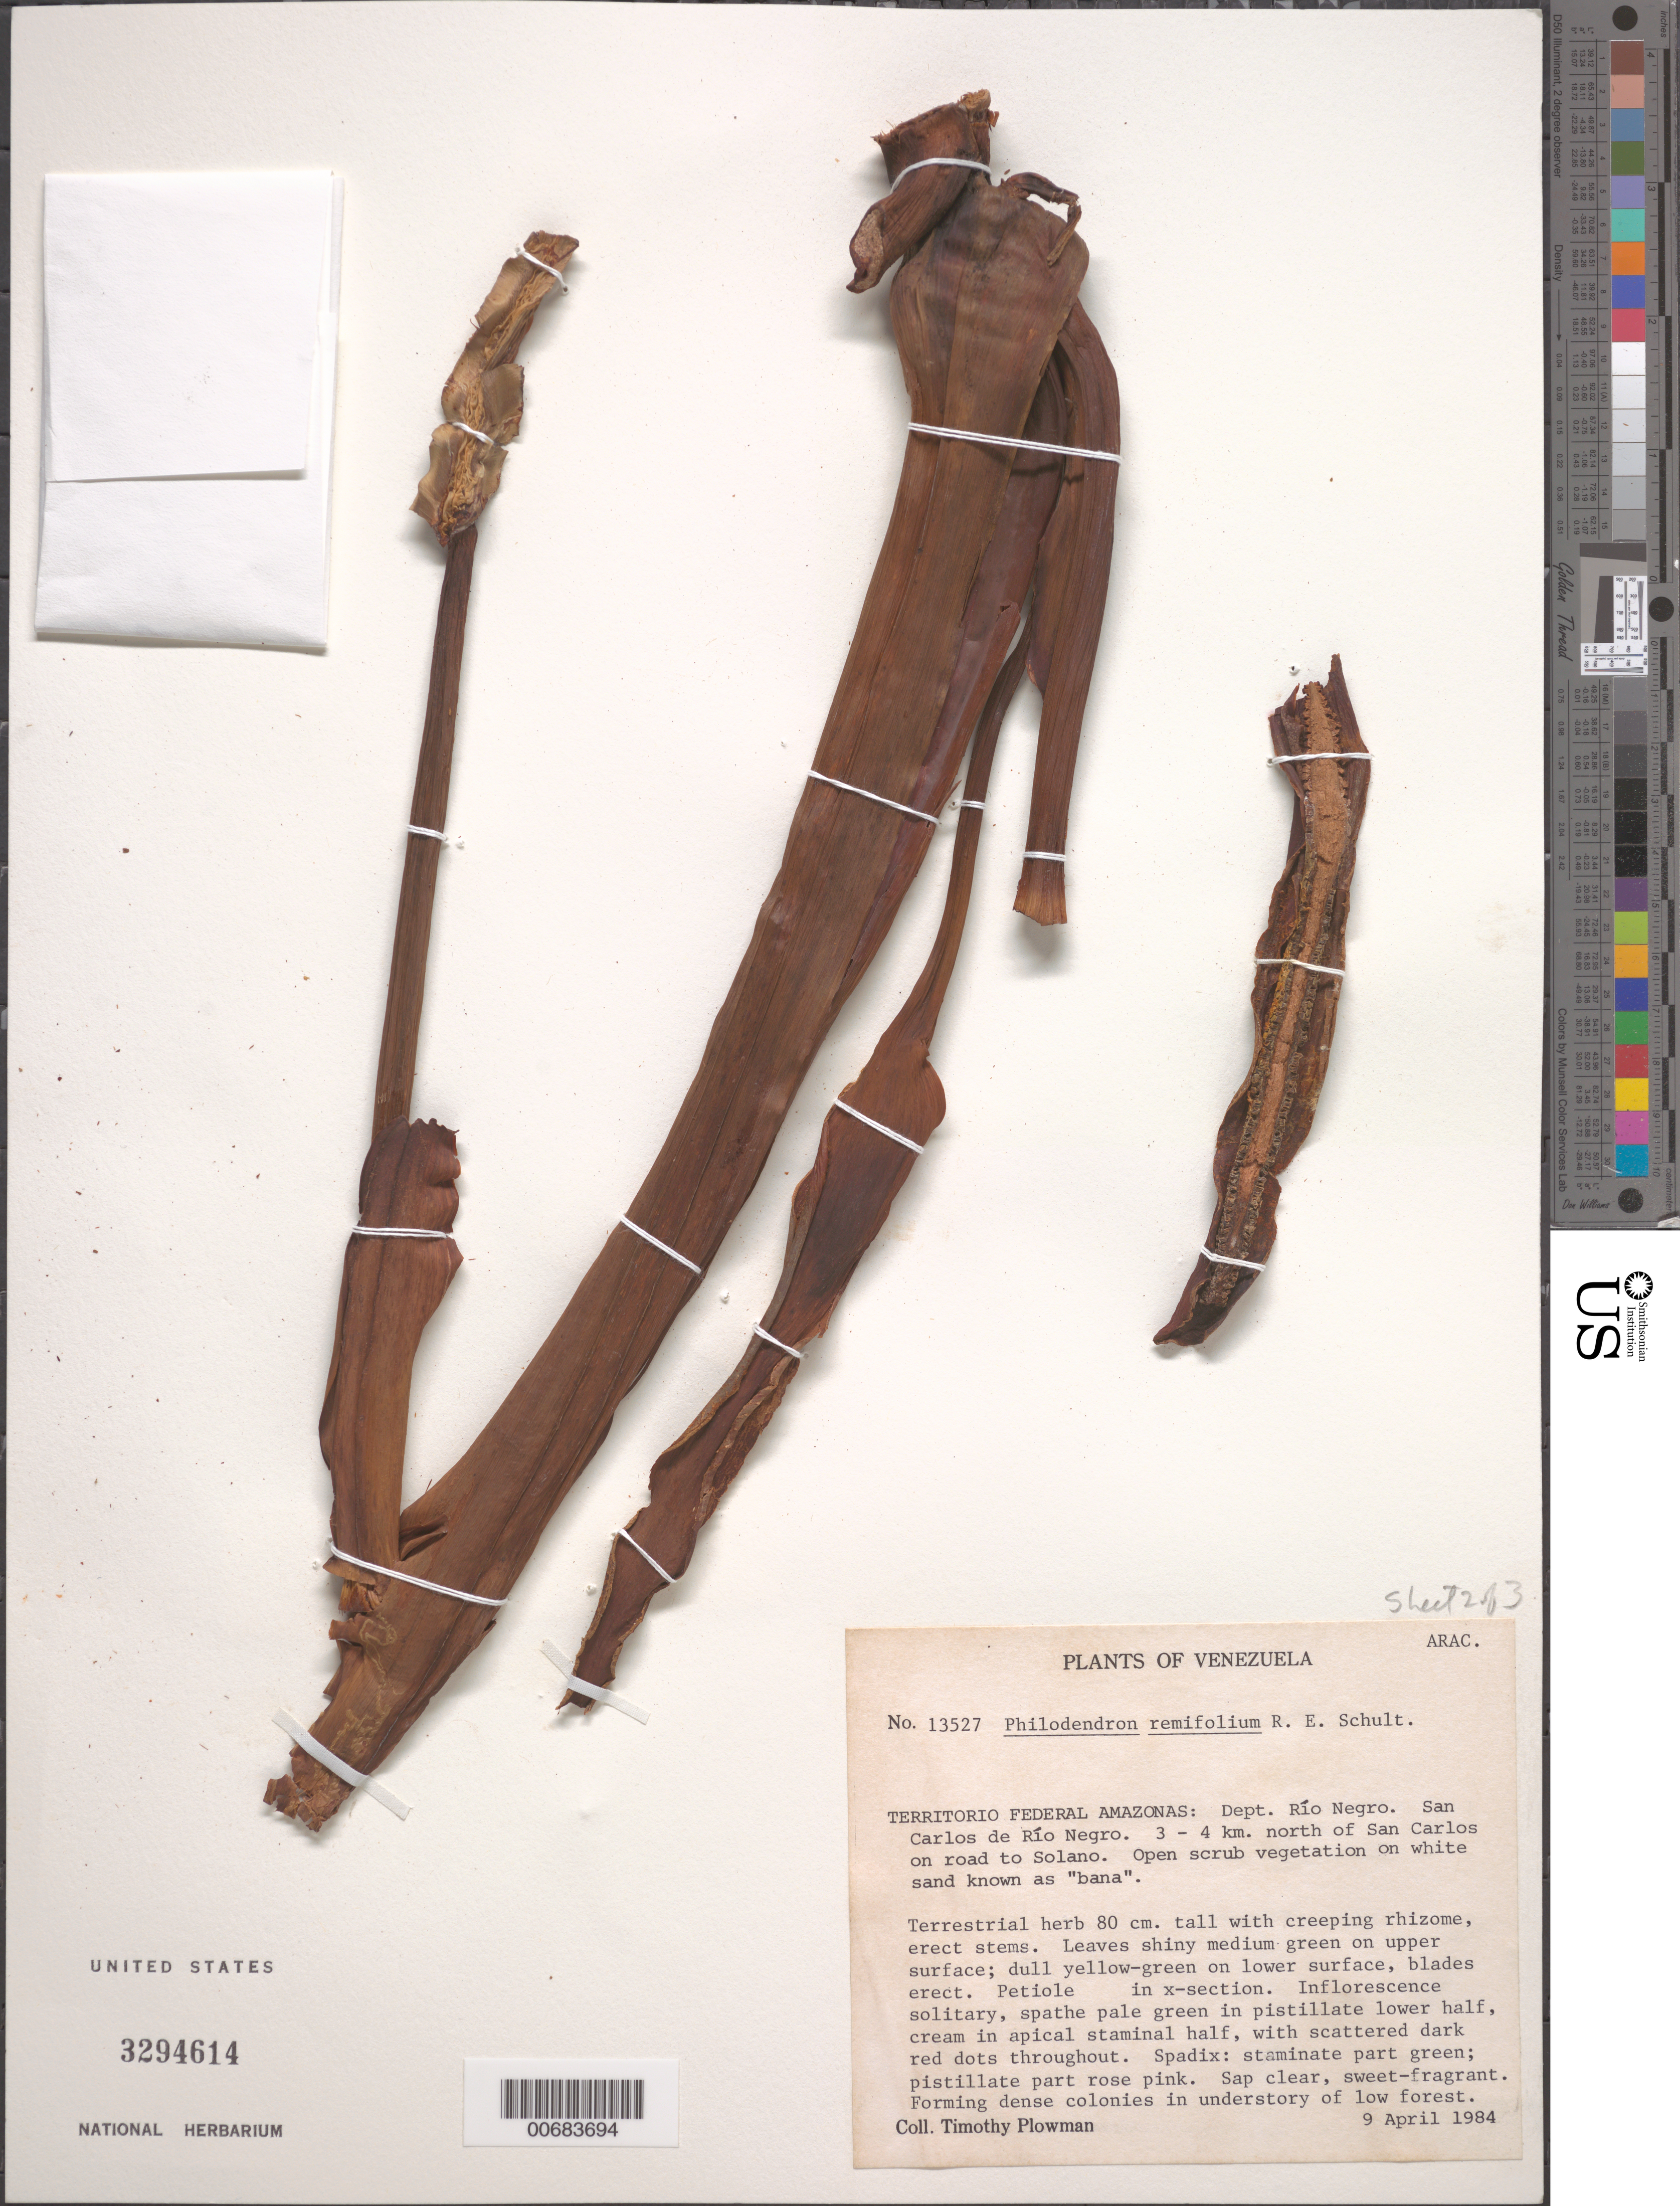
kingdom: Plantae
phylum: Tracheophyta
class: Liliopsida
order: Alismatales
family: Araceae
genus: Philodendron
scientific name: Philodendron remifolium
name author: R.E. Schult.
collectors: T. Plowman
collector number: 13527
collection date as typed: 9-Apr-84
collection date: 1984-04-09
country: Venezuela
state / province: Amazonas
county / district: Río Negro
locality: San Carlos de Río Negro, 3-4 km north of San Carlos on road to Solano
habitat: Open scrub vegetation on white sand known as "bana;" Forming dense colonies in understory of low forest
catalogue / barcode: US 3294614